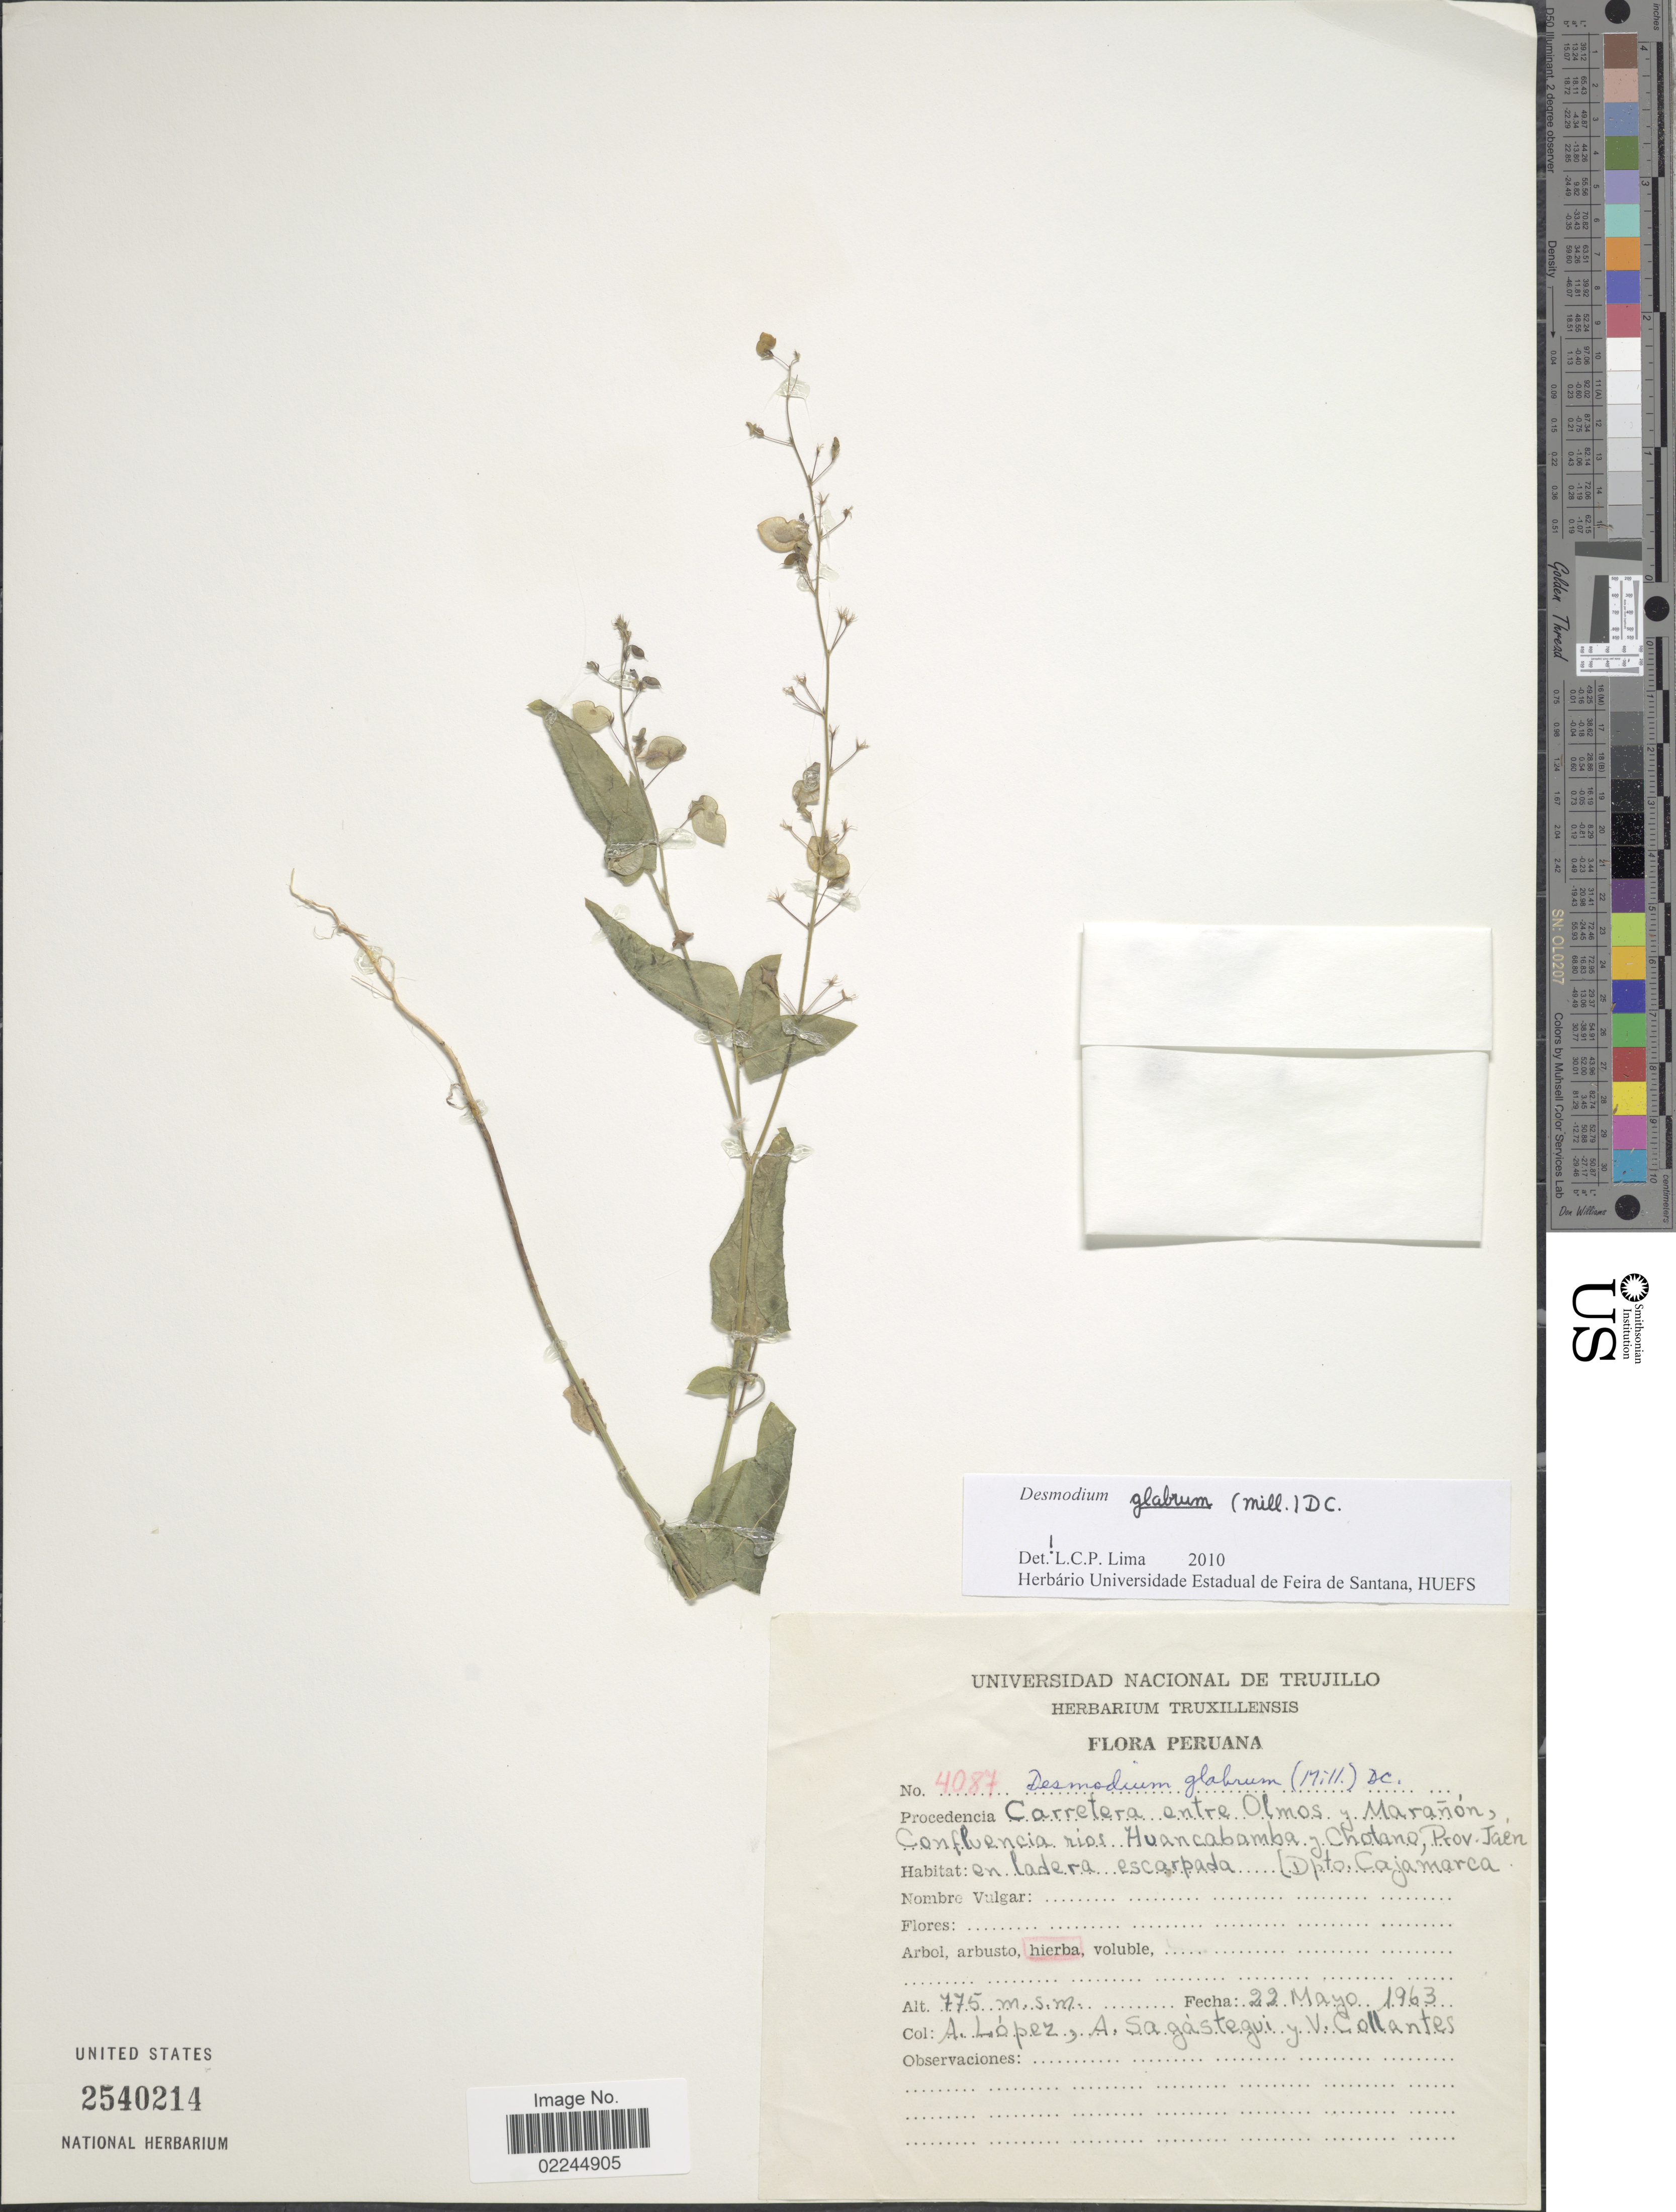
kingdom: Plantae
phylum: Tracheophyta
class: Magnoliopsida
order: Fabales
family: Fabaceae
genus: Desmodium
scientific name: Desmodium glabrum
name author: (Mill.) DC.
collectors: A. López, A. Sagástequi & V. Collantes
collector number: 4087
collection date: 1963-05-22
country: Peru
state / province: Cajamarca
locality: Carretera entre Olmos y Maranon, Confluencia Rios Huancabamba y Chotano, Prov. Jaen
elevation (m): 775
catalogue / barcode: US 2540214